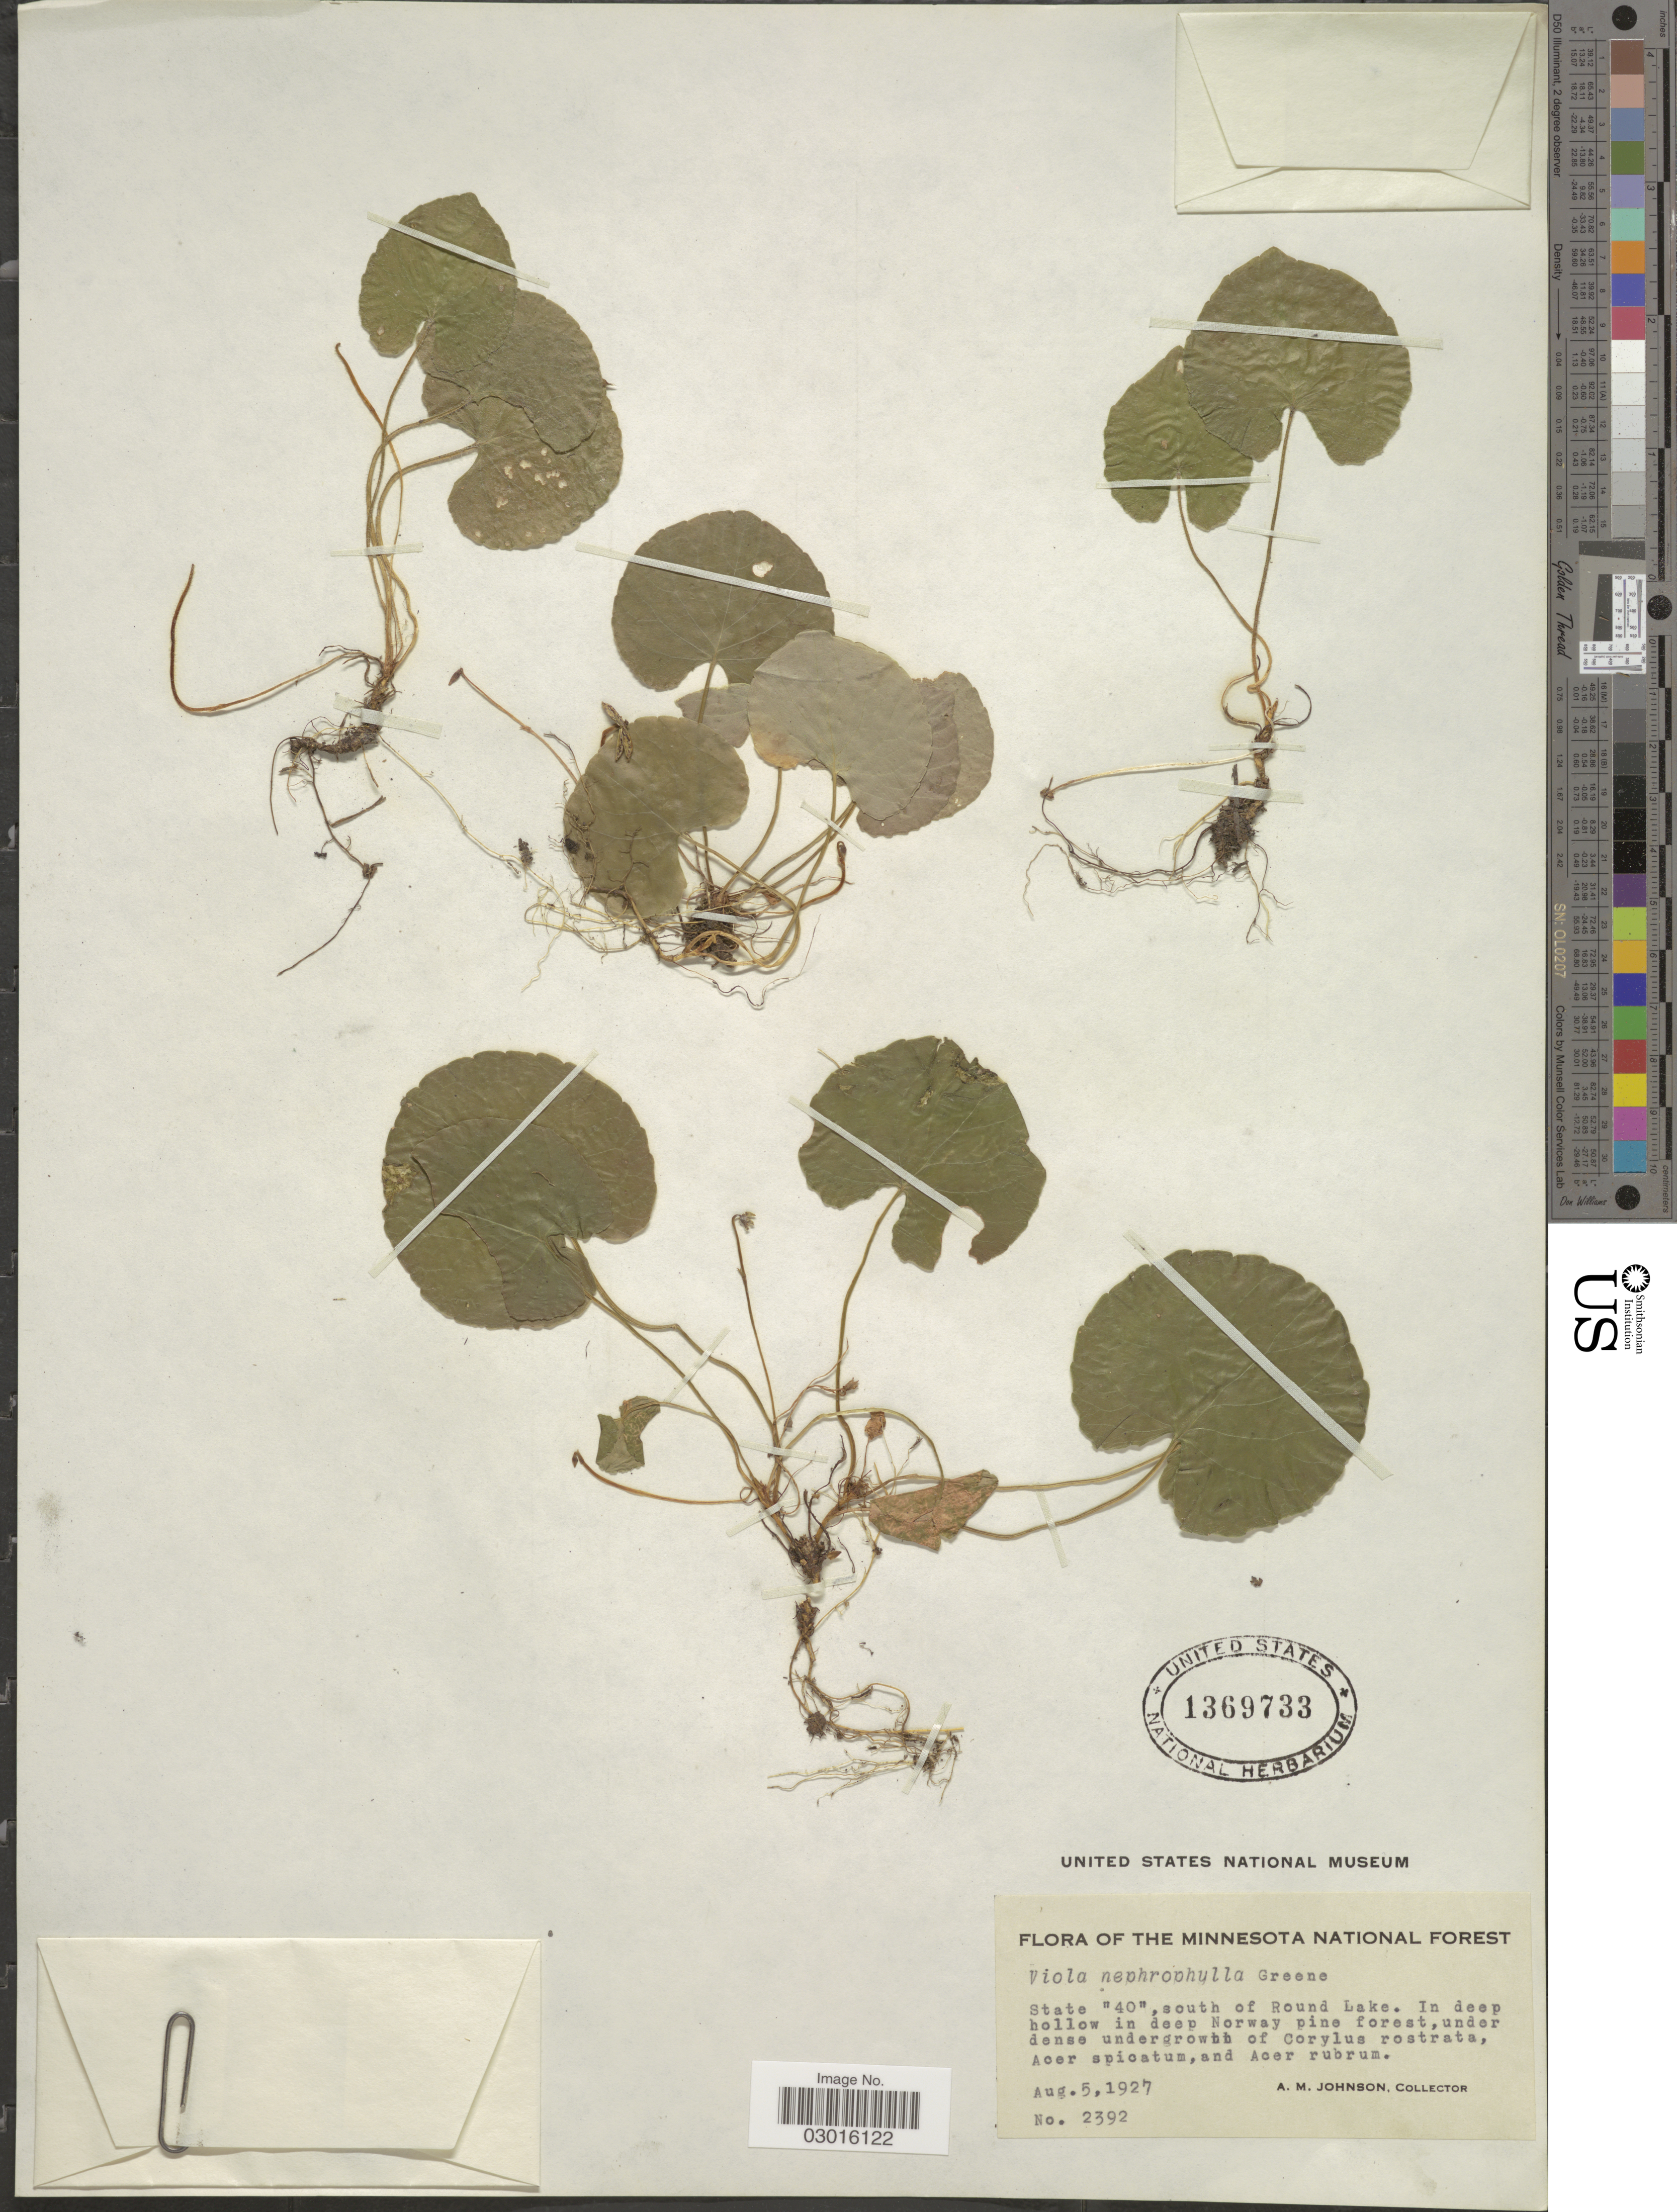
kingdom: Plantae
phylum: Tracheophyta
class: Magnoliopsida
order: Malpighiales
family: Violaceae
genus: Viola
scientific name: Viola nephrophylla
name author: Greene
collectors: A. M. Johnson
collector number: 2392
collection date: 1927-08-05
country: United States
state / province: Minnesota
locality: Minnesota National Forest, State "40", south of Round Lake.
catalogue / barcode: US 1369733